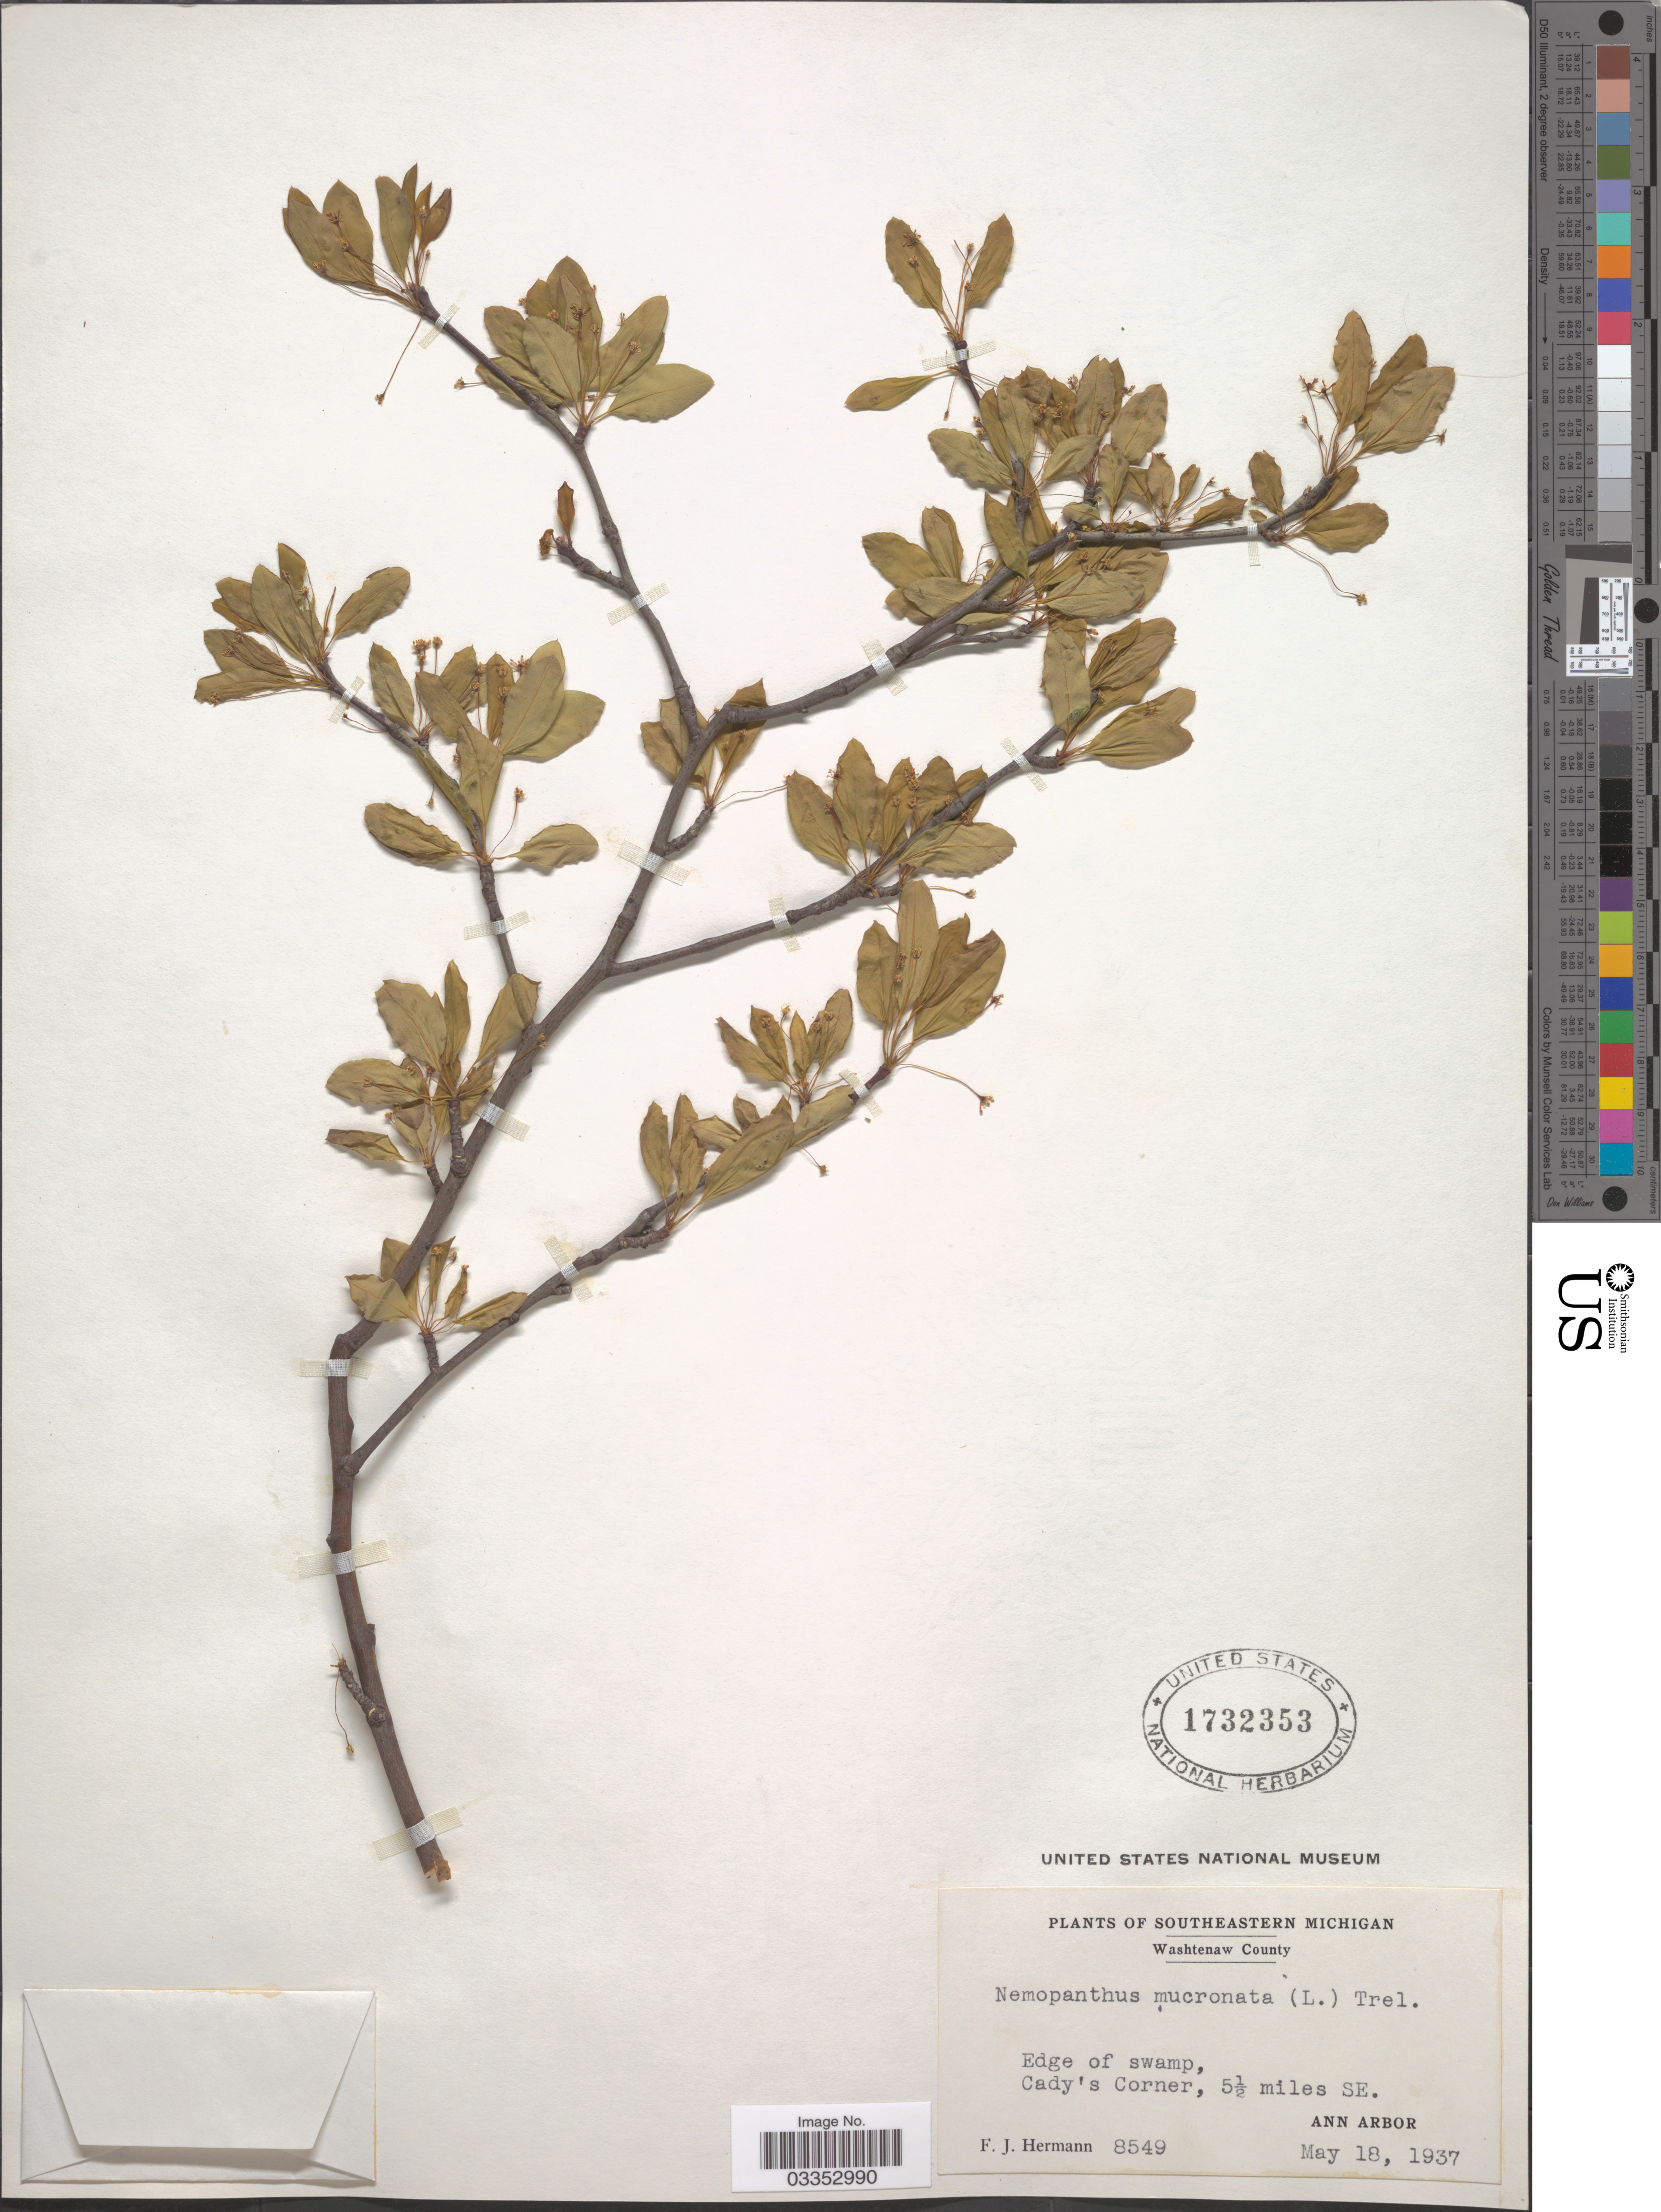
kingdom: Plantae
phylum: Tracheophyta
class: Magnoliopsida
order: Aquifoliales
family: Aquifoliaceae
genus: Nemopanthus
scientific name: Nemopanthus mucronatus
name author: (L.) Trel.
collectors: F. J. Hermann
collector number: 8549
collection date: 1937-05-18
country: United States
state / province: Michigan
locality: Southeastern Michigan. Washtenaw County. Edge of swamp, Cady's Corner, 5½ miles SE. Ann Arbor.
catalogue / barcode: US 1732353